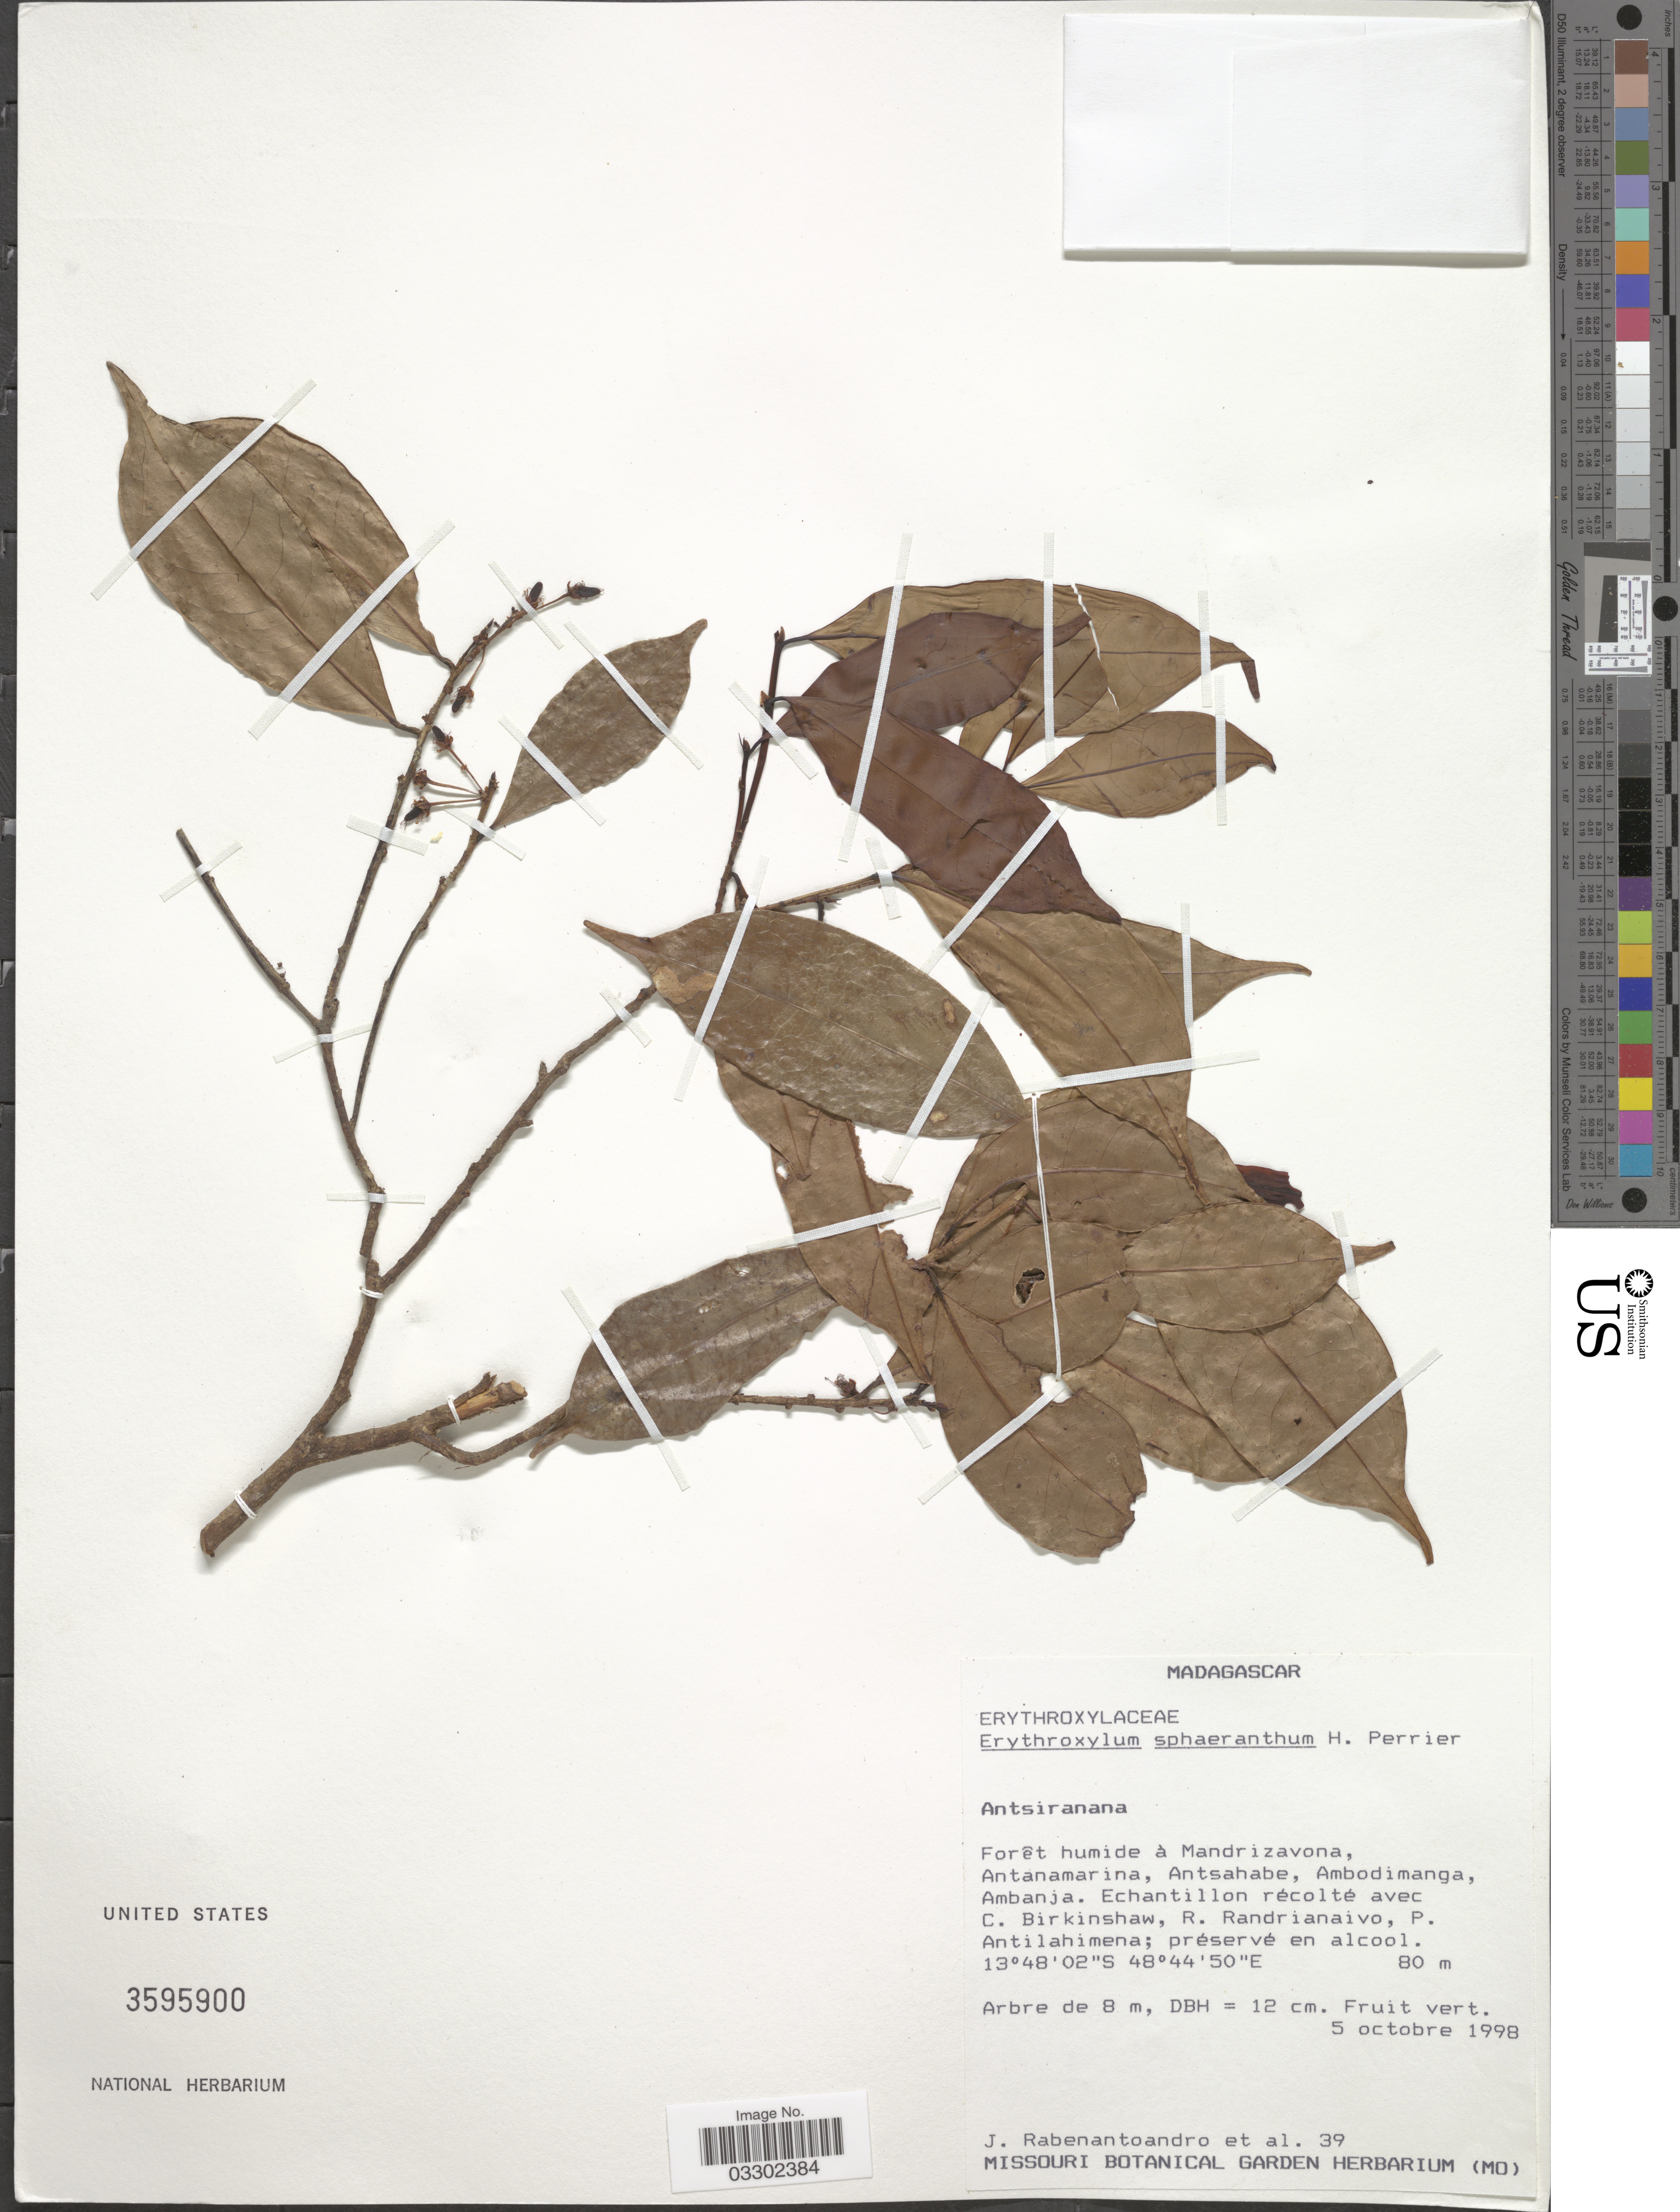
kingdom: Plantae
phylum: Tracheophyta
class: Magnoliopsida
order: Malpighiales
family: Erythroxylaceae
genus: Erythroxylum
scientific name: Erythroxylum sphaeranthum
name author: H. Perrier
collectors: J. Rabenantoandro, C. R. Birkinshaw, R. Randrianaivo & P. Antilahimena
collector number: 39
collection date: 1998-10-05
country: Madagascar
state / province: Diana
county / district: Ambanja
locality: Forêt humide à Mandrizavona, Antanamarina, Antsahabe, Ambodimanga, Ambanja.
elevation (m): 80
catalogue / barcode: US 3595900